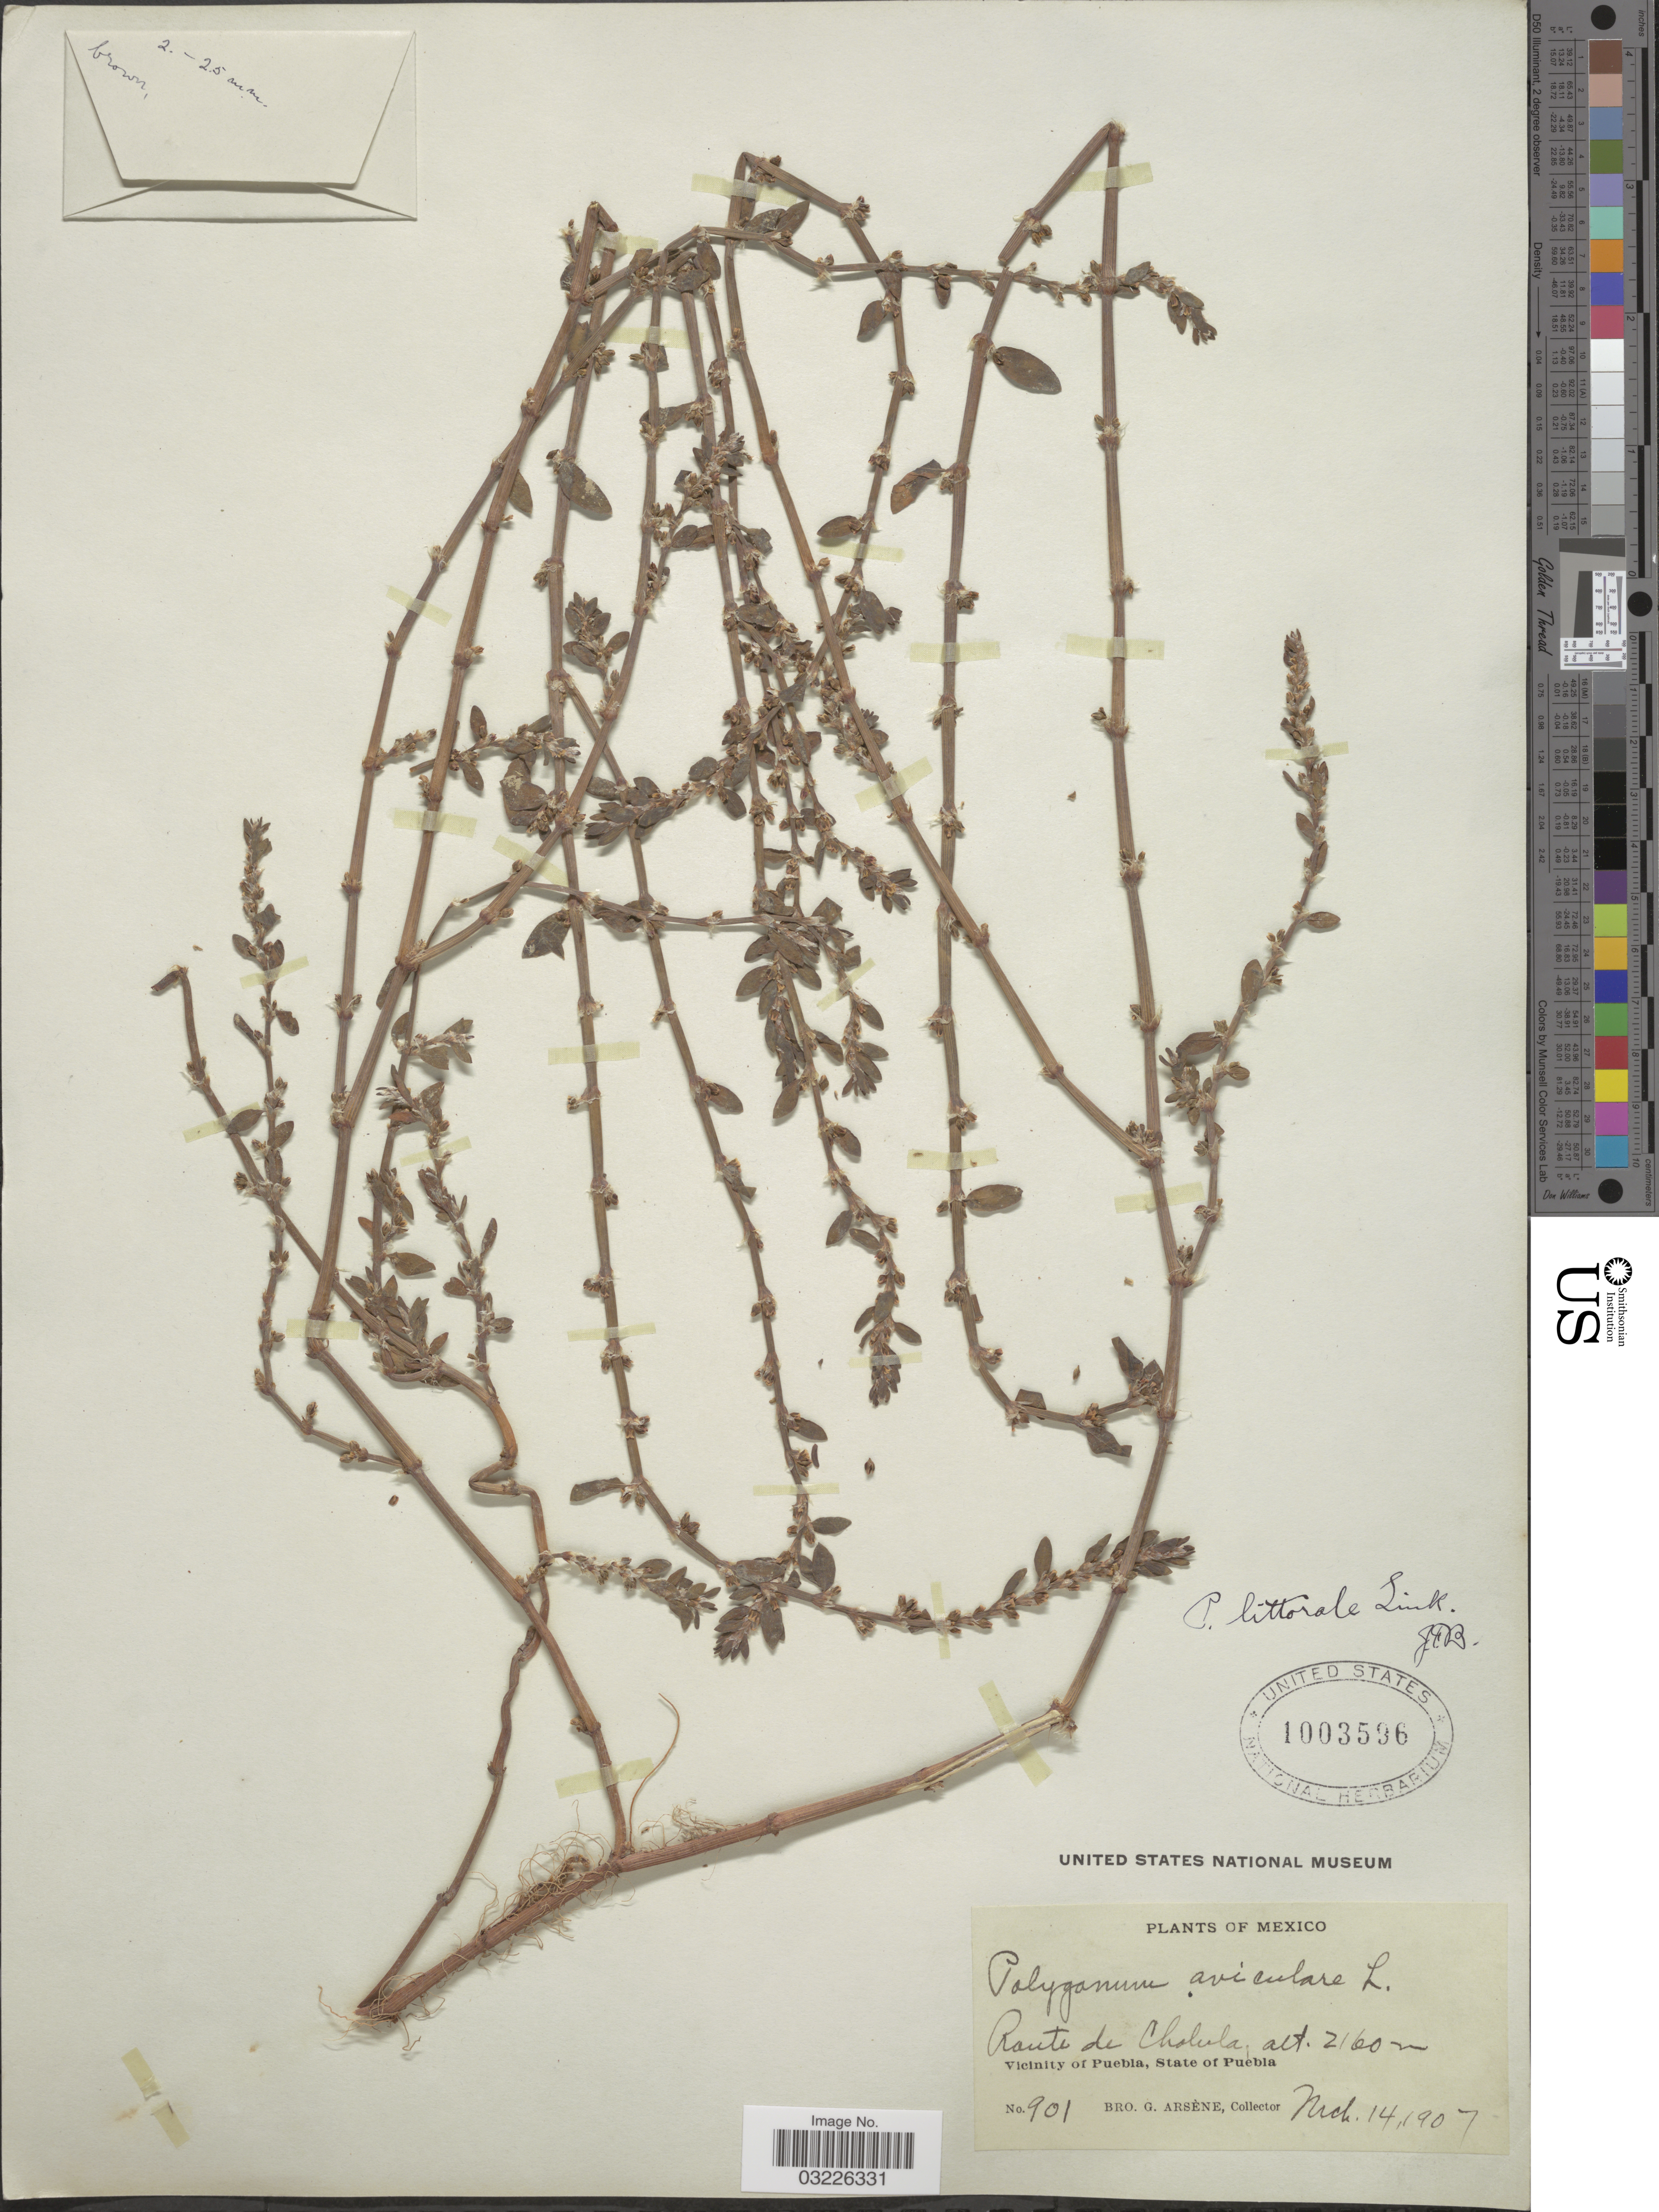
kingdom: Plantae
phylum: Tracheophyta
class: Magnoliopsida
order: Caryophyllales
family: Polygonaceae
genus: Polygonum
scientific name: Polygonum buxiforme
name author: Small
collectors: Bro. G. Arsène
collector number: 901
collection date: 1907-03-14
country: Mexico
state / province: Puebla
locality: Route de Cholula, Vicinity of Puebla.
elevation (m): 2160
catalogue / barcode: US 1003596